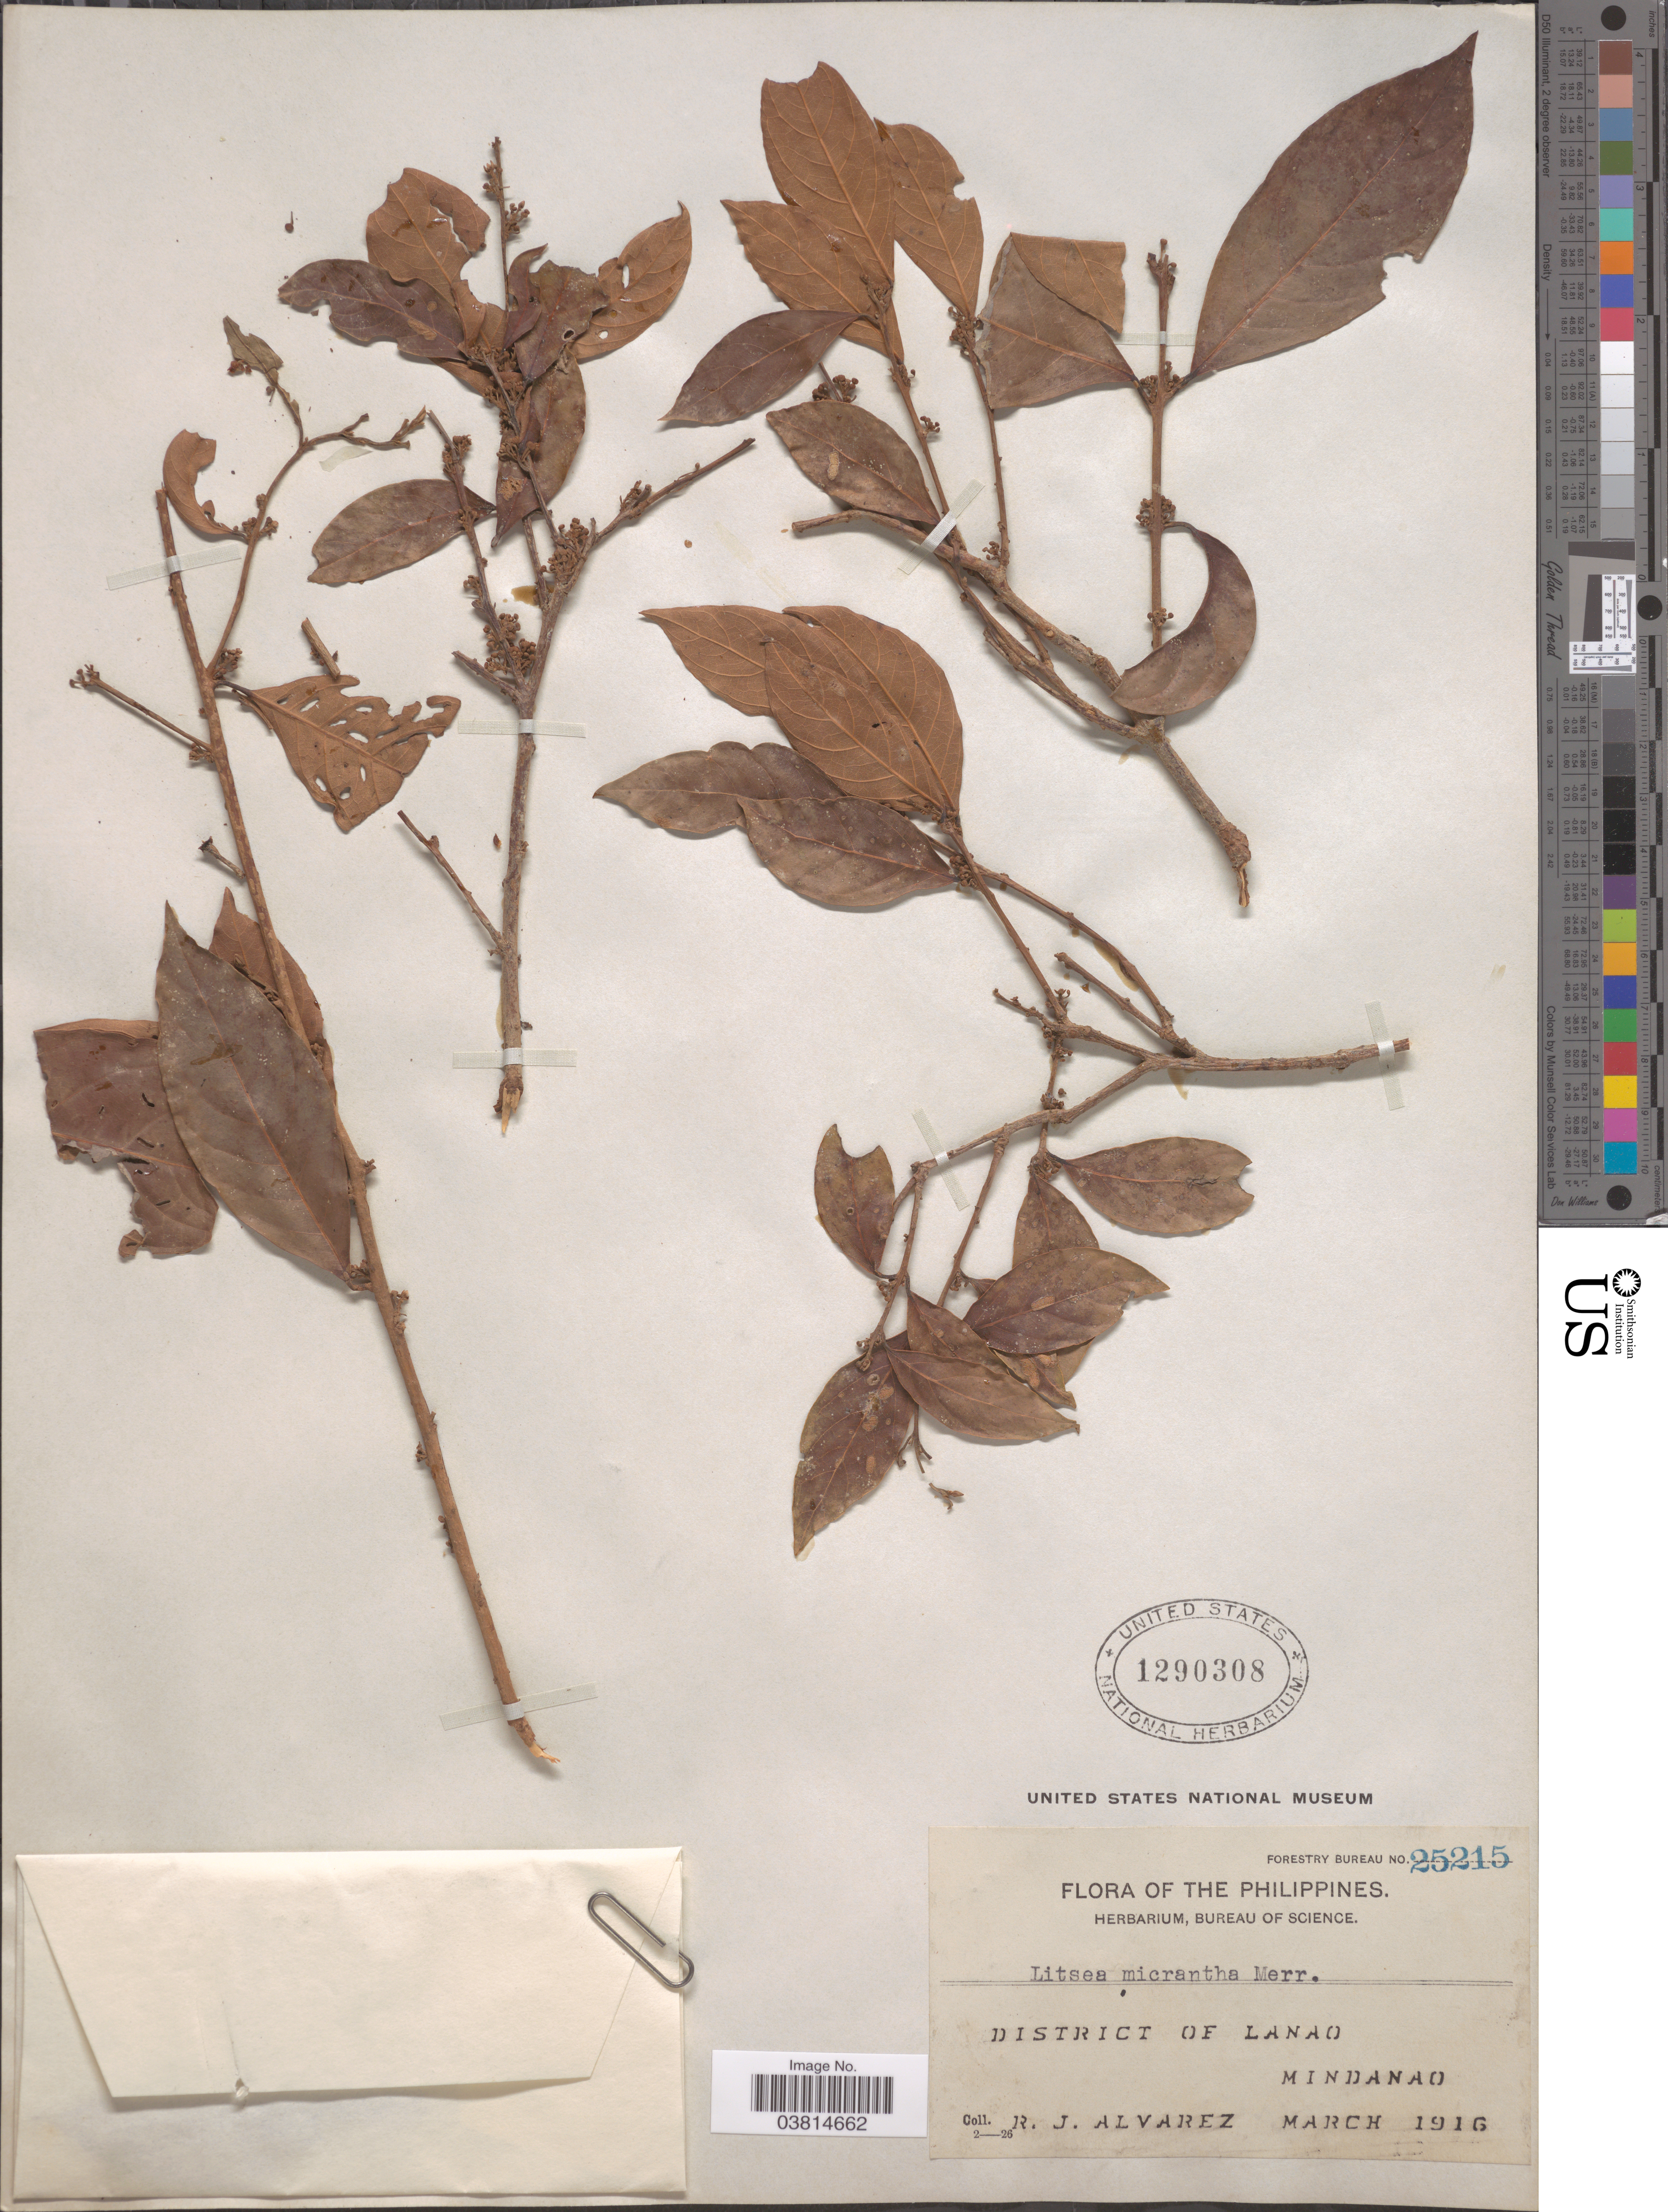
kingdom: Plantae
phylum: Tracheophyta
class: Magnoliopsida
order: Laurales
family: Lauraceae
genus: Litsea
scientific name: Litsea micrantha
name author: Merr.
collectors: R. Alvarez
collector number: Forestry Bureau 25215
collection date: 1916-03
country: Philippines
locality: District of Lanao. Mindanao.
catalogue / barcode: US 1290308